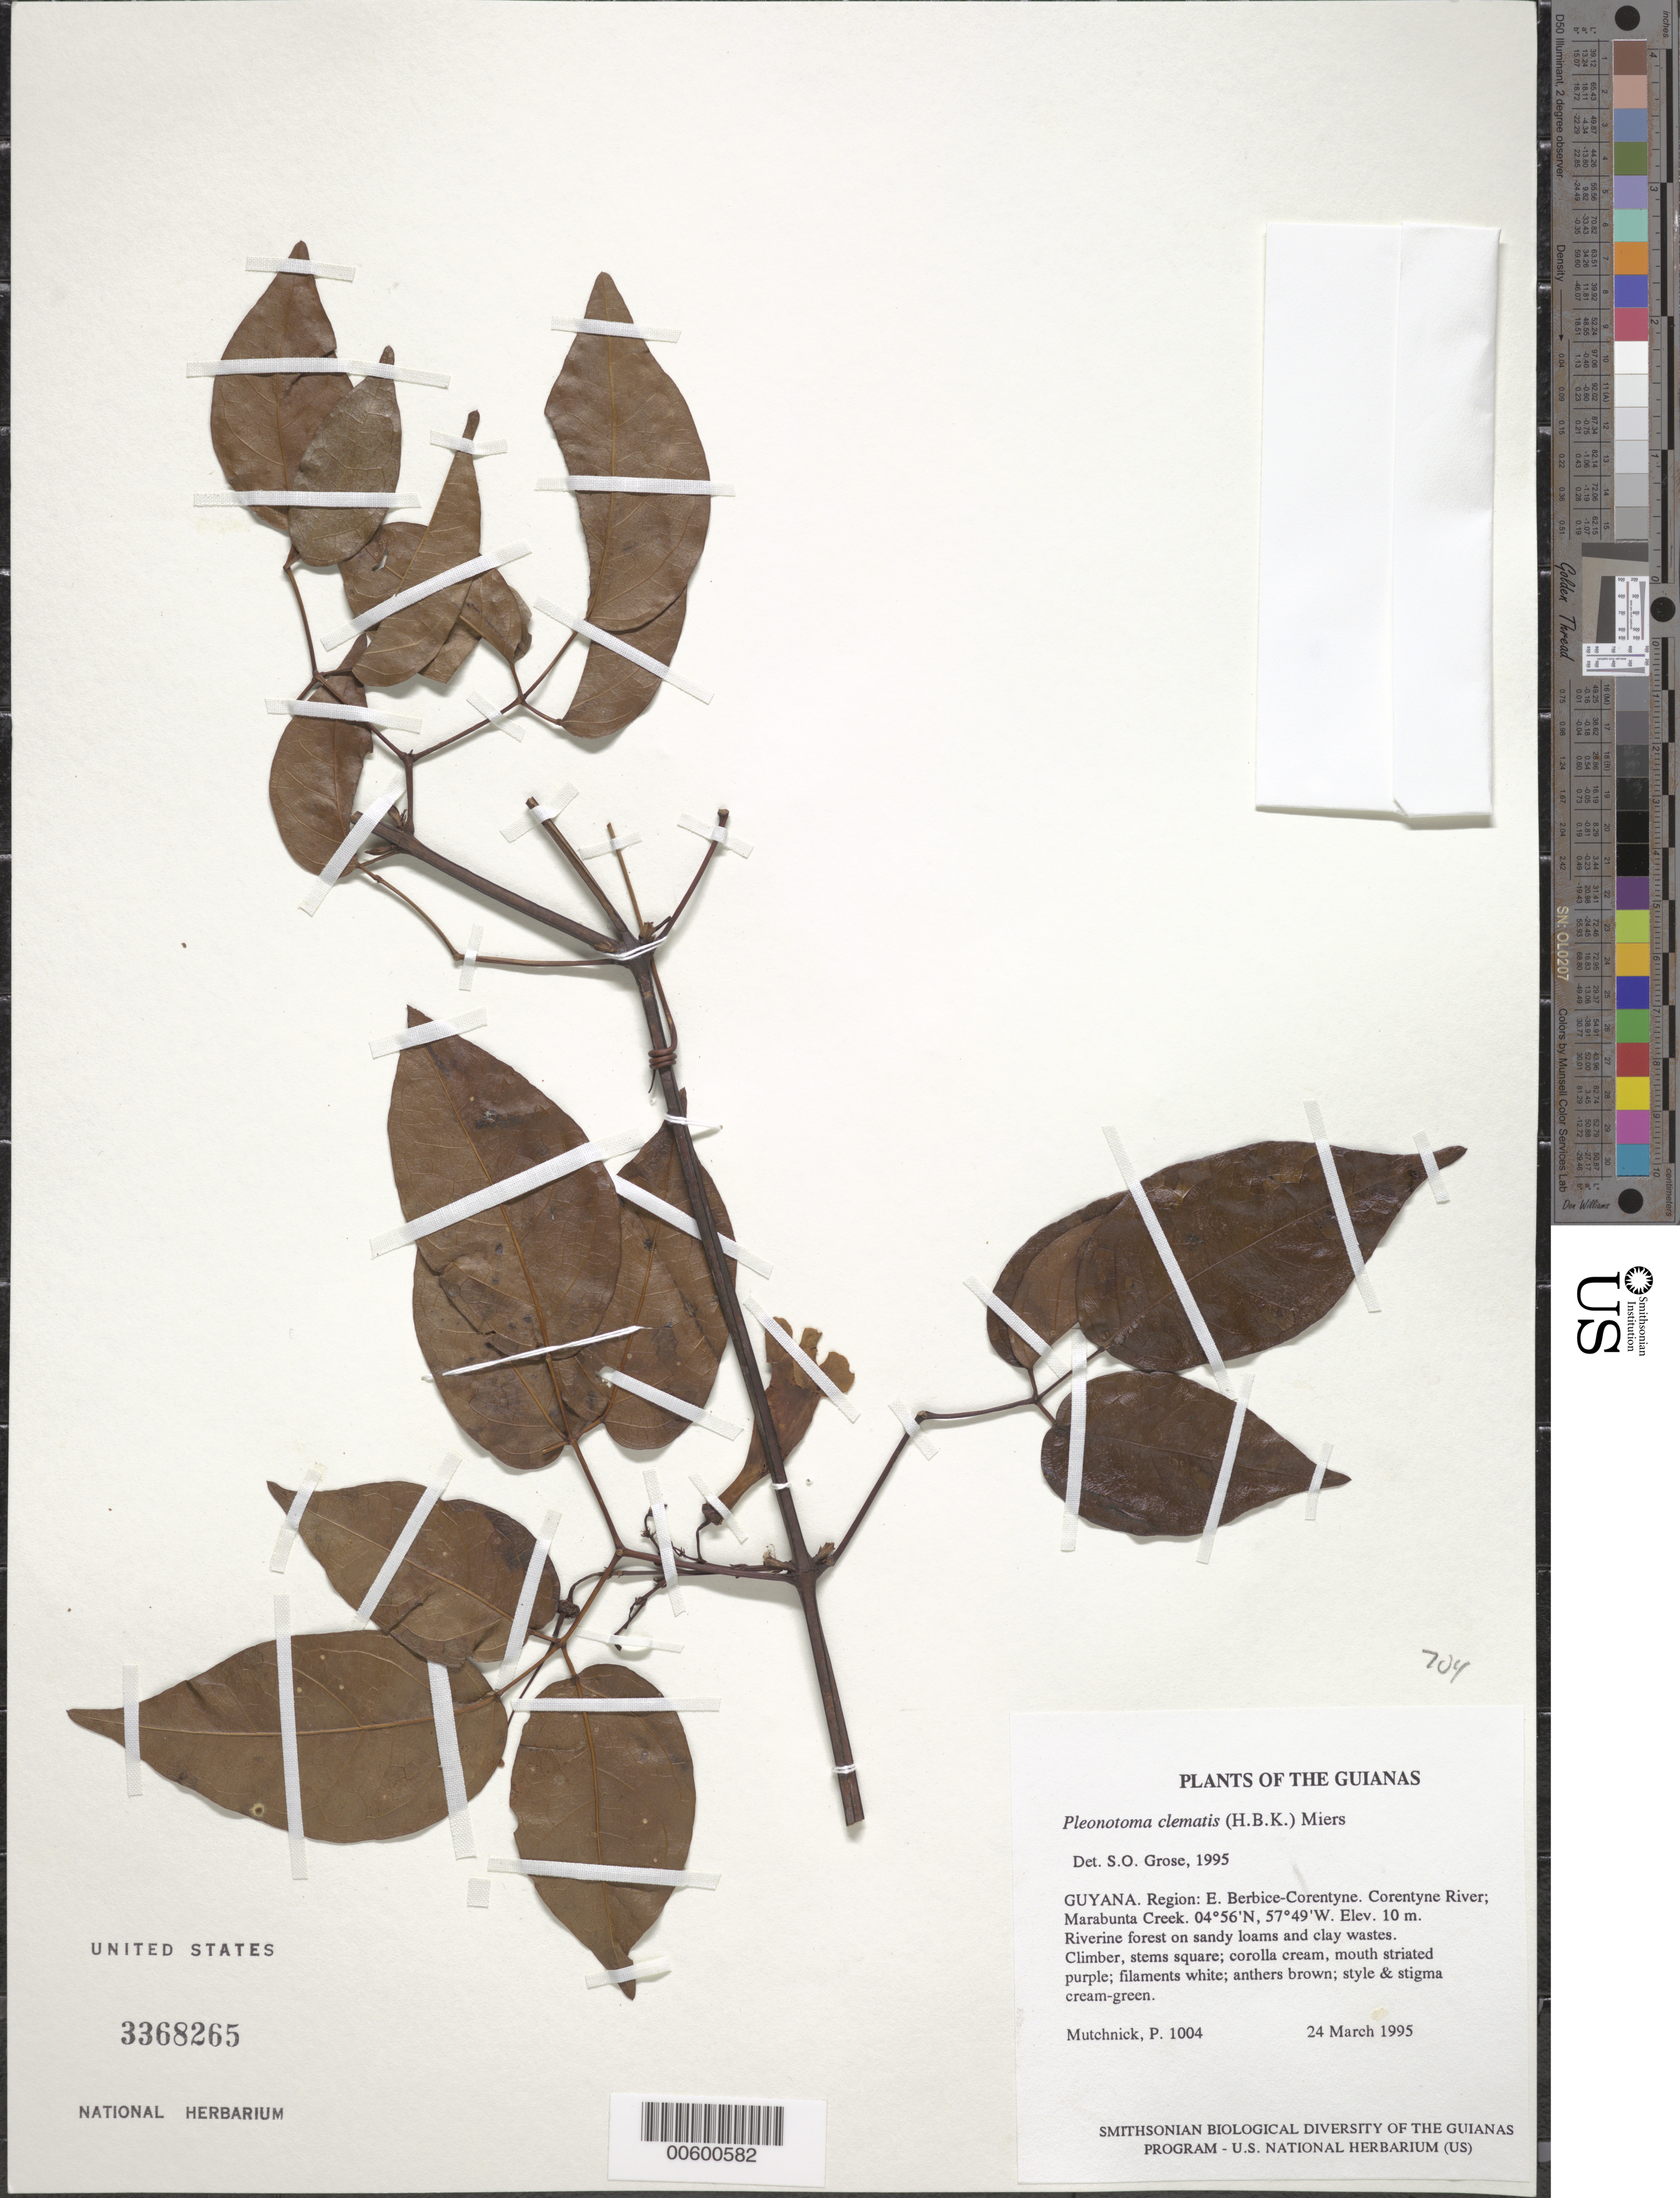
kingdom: Plantae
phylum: Tracheophyta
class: Magnoliopsida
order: Lamiales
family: Bignoniaceae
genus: Pleonotoma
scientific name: Pleonotoma clematis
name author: (Kunth) Miers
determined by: Grose, S. O.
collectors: P. Mutchnick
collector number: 1004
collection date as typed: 24 March 1995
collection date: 1995-03-24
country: Guyana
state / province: E. Berbice-Corentyne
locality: Corentyne River; Marabunta Creek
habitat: Riverine forest on sandy loams and clay wastes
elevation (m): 10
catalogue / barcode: US 3368265